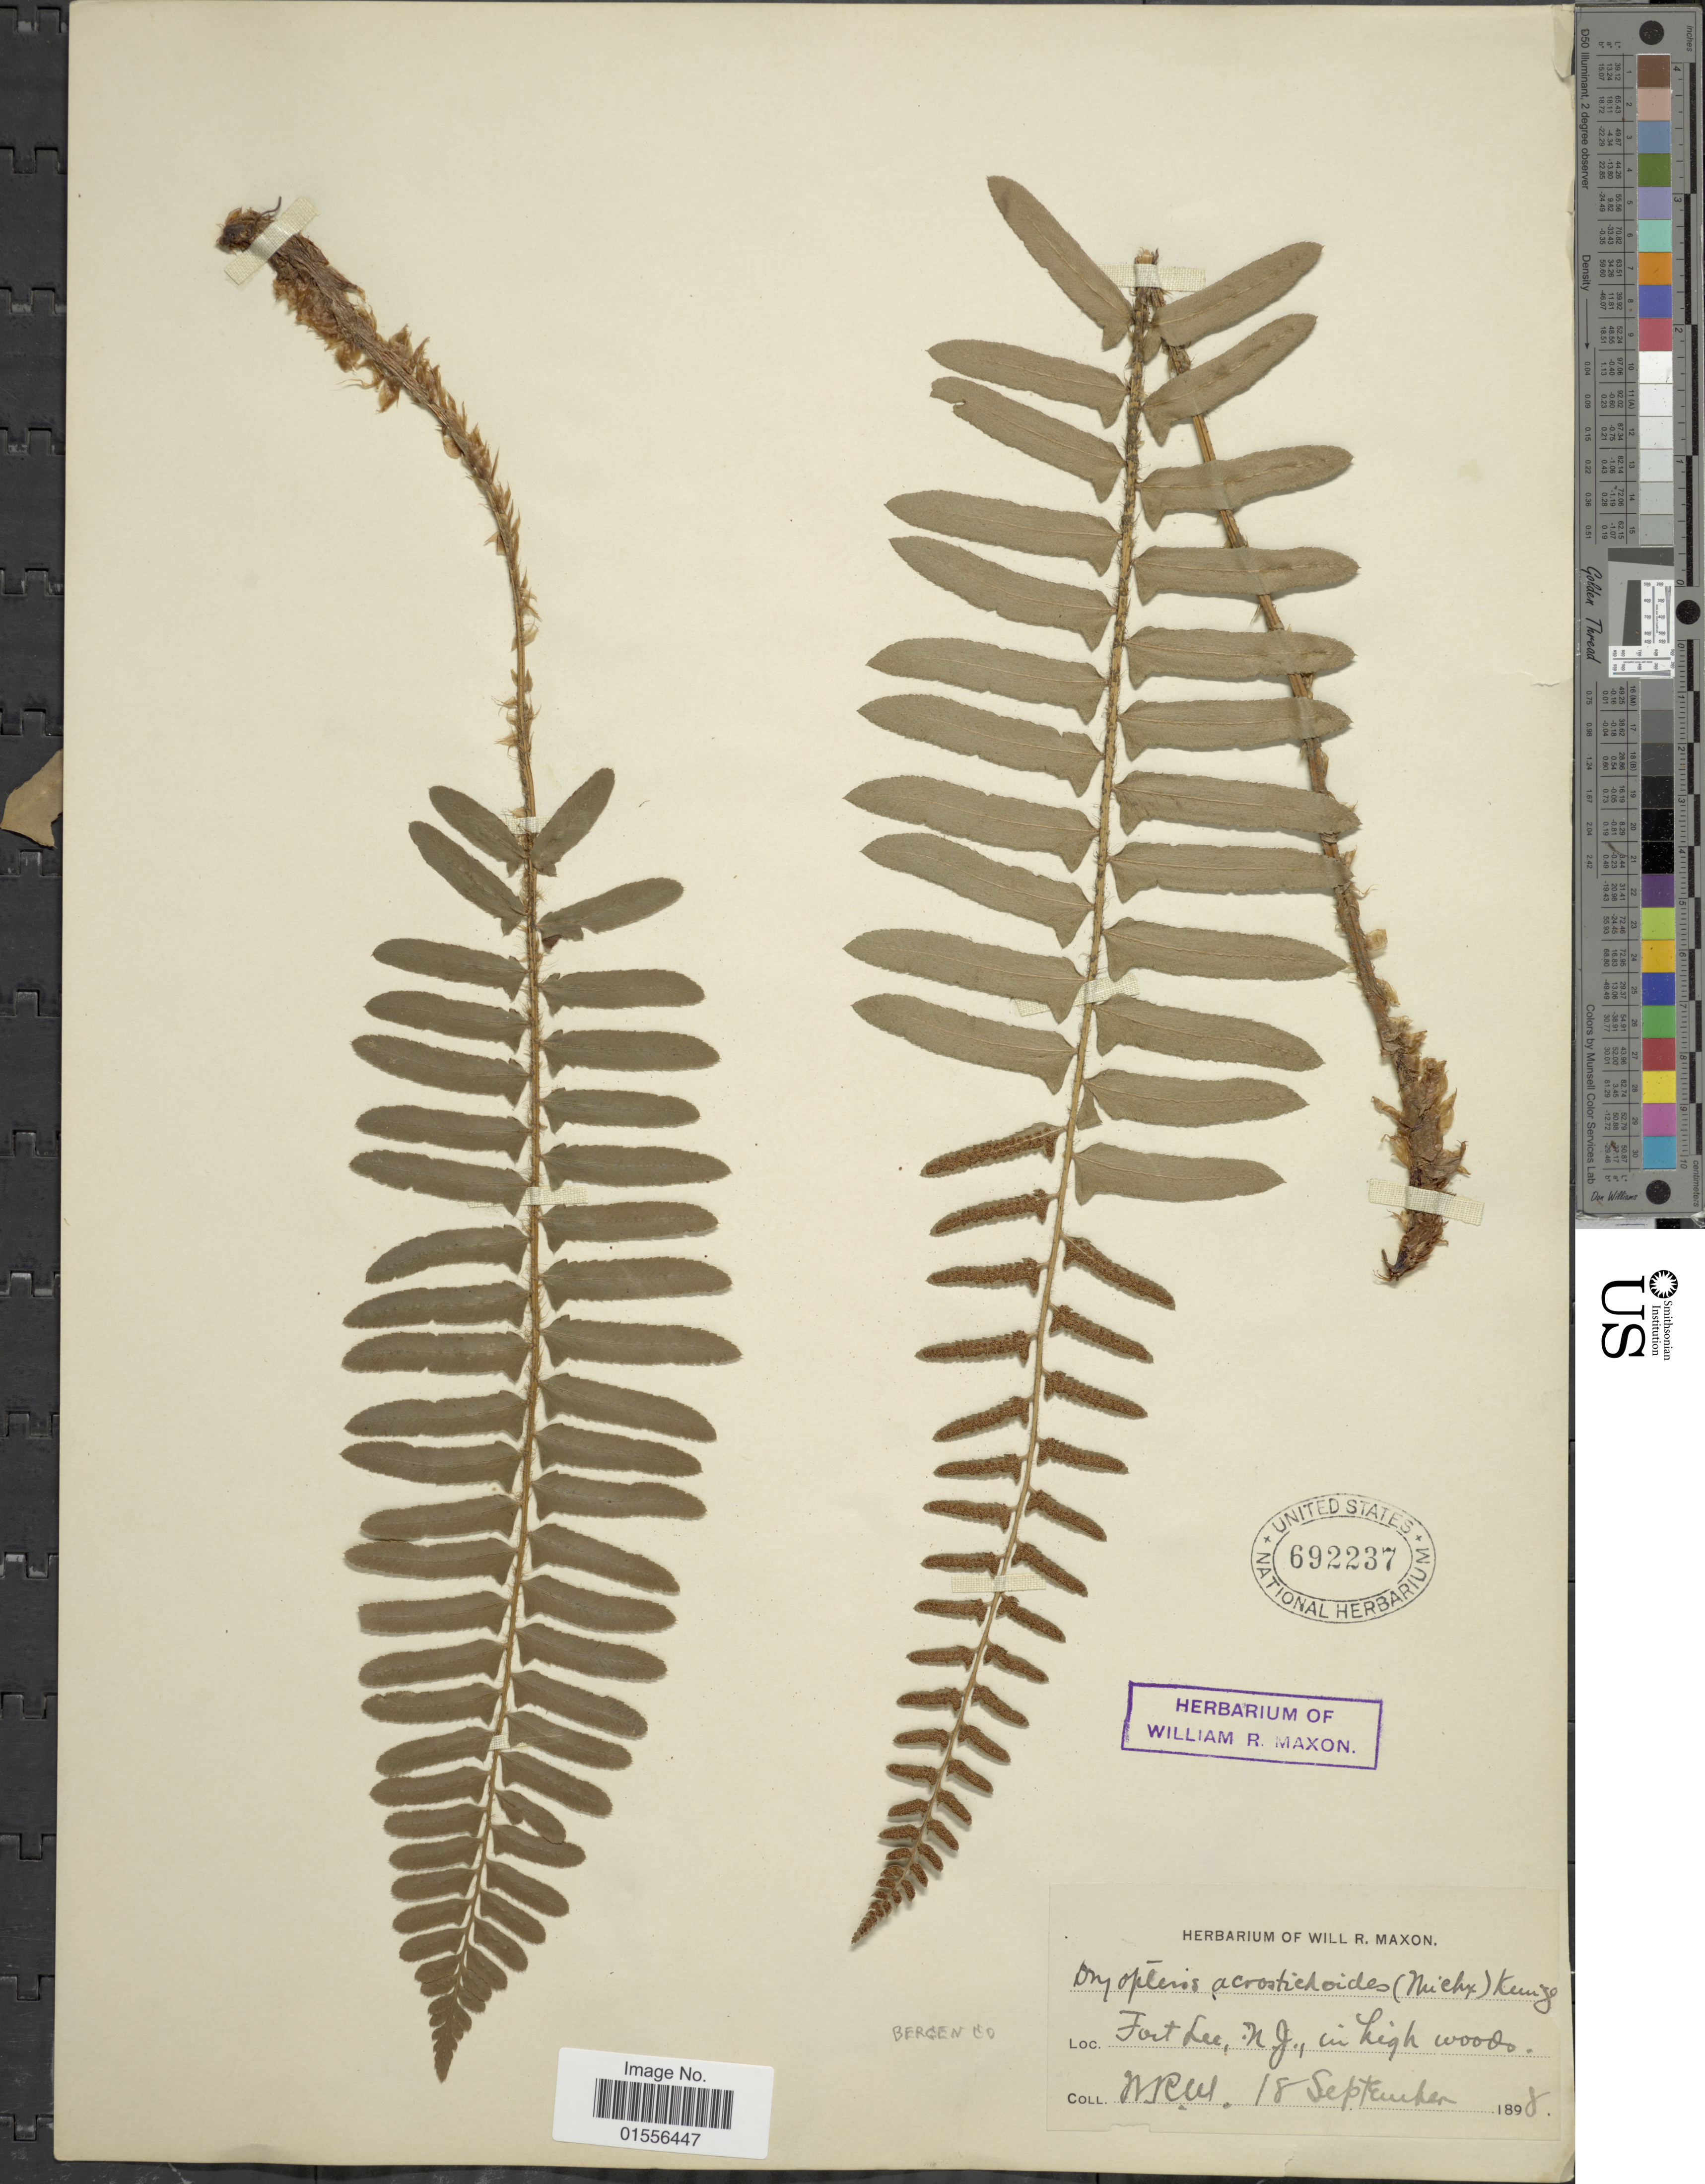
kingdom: Plantae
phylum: Tracheophyta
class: Polypodiopsida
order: Polypodiales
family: Dryopteridaceae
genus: Polystichum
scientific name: Polystichum acrostichoides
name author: (Michx.) Schott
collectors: W. R. Maxon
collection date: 1898-09-18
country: United States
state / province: New Jersey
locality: Fort Lee, N. J., in high woods.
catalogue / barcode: US 692237